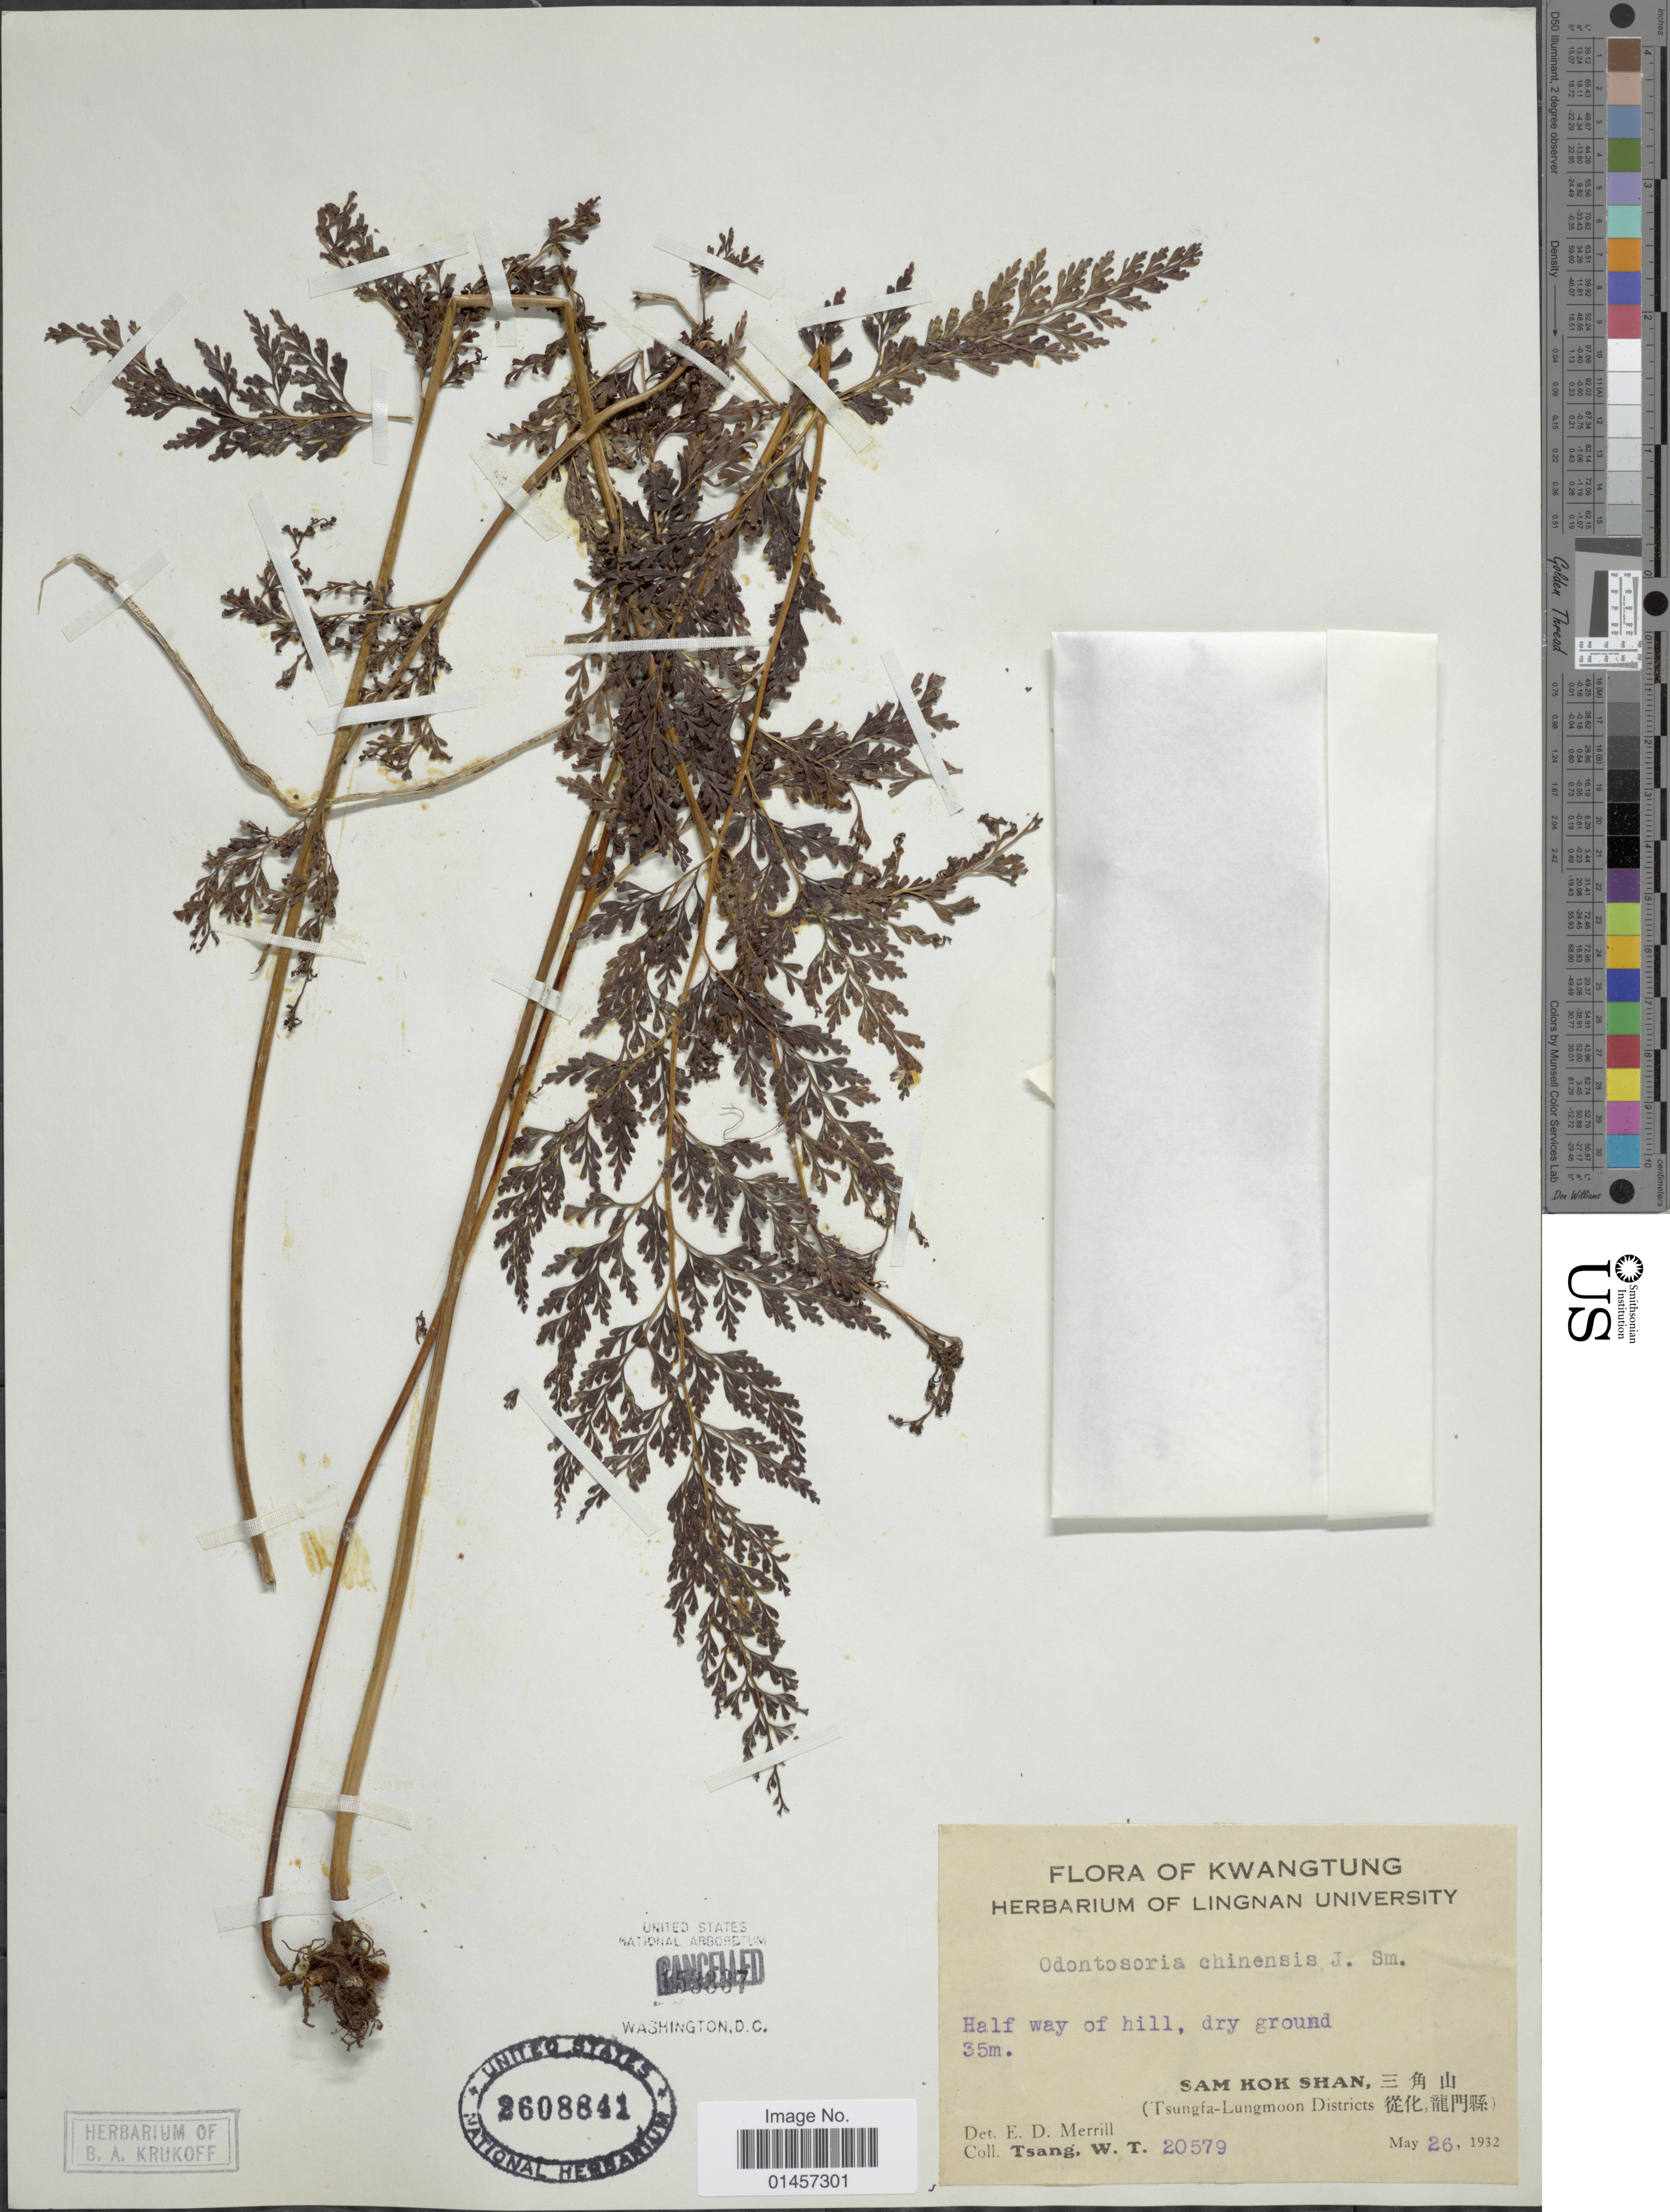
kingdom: Plantae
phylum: Tracheophyta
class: Polypodiopsida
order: Polypodiales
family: Lindsaeaceae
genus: Sphenomeris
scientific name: Sphenomeris chinensis var. chinensis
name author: (L.) Maxon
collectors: W. T. Tsang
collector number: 20579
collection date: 1932-05-26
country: China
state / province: Guangdong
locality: Kwangtung, Half way of hill, Sam Kok Shan, Tsungfa-Lungmoon District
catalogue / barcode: US 2608841